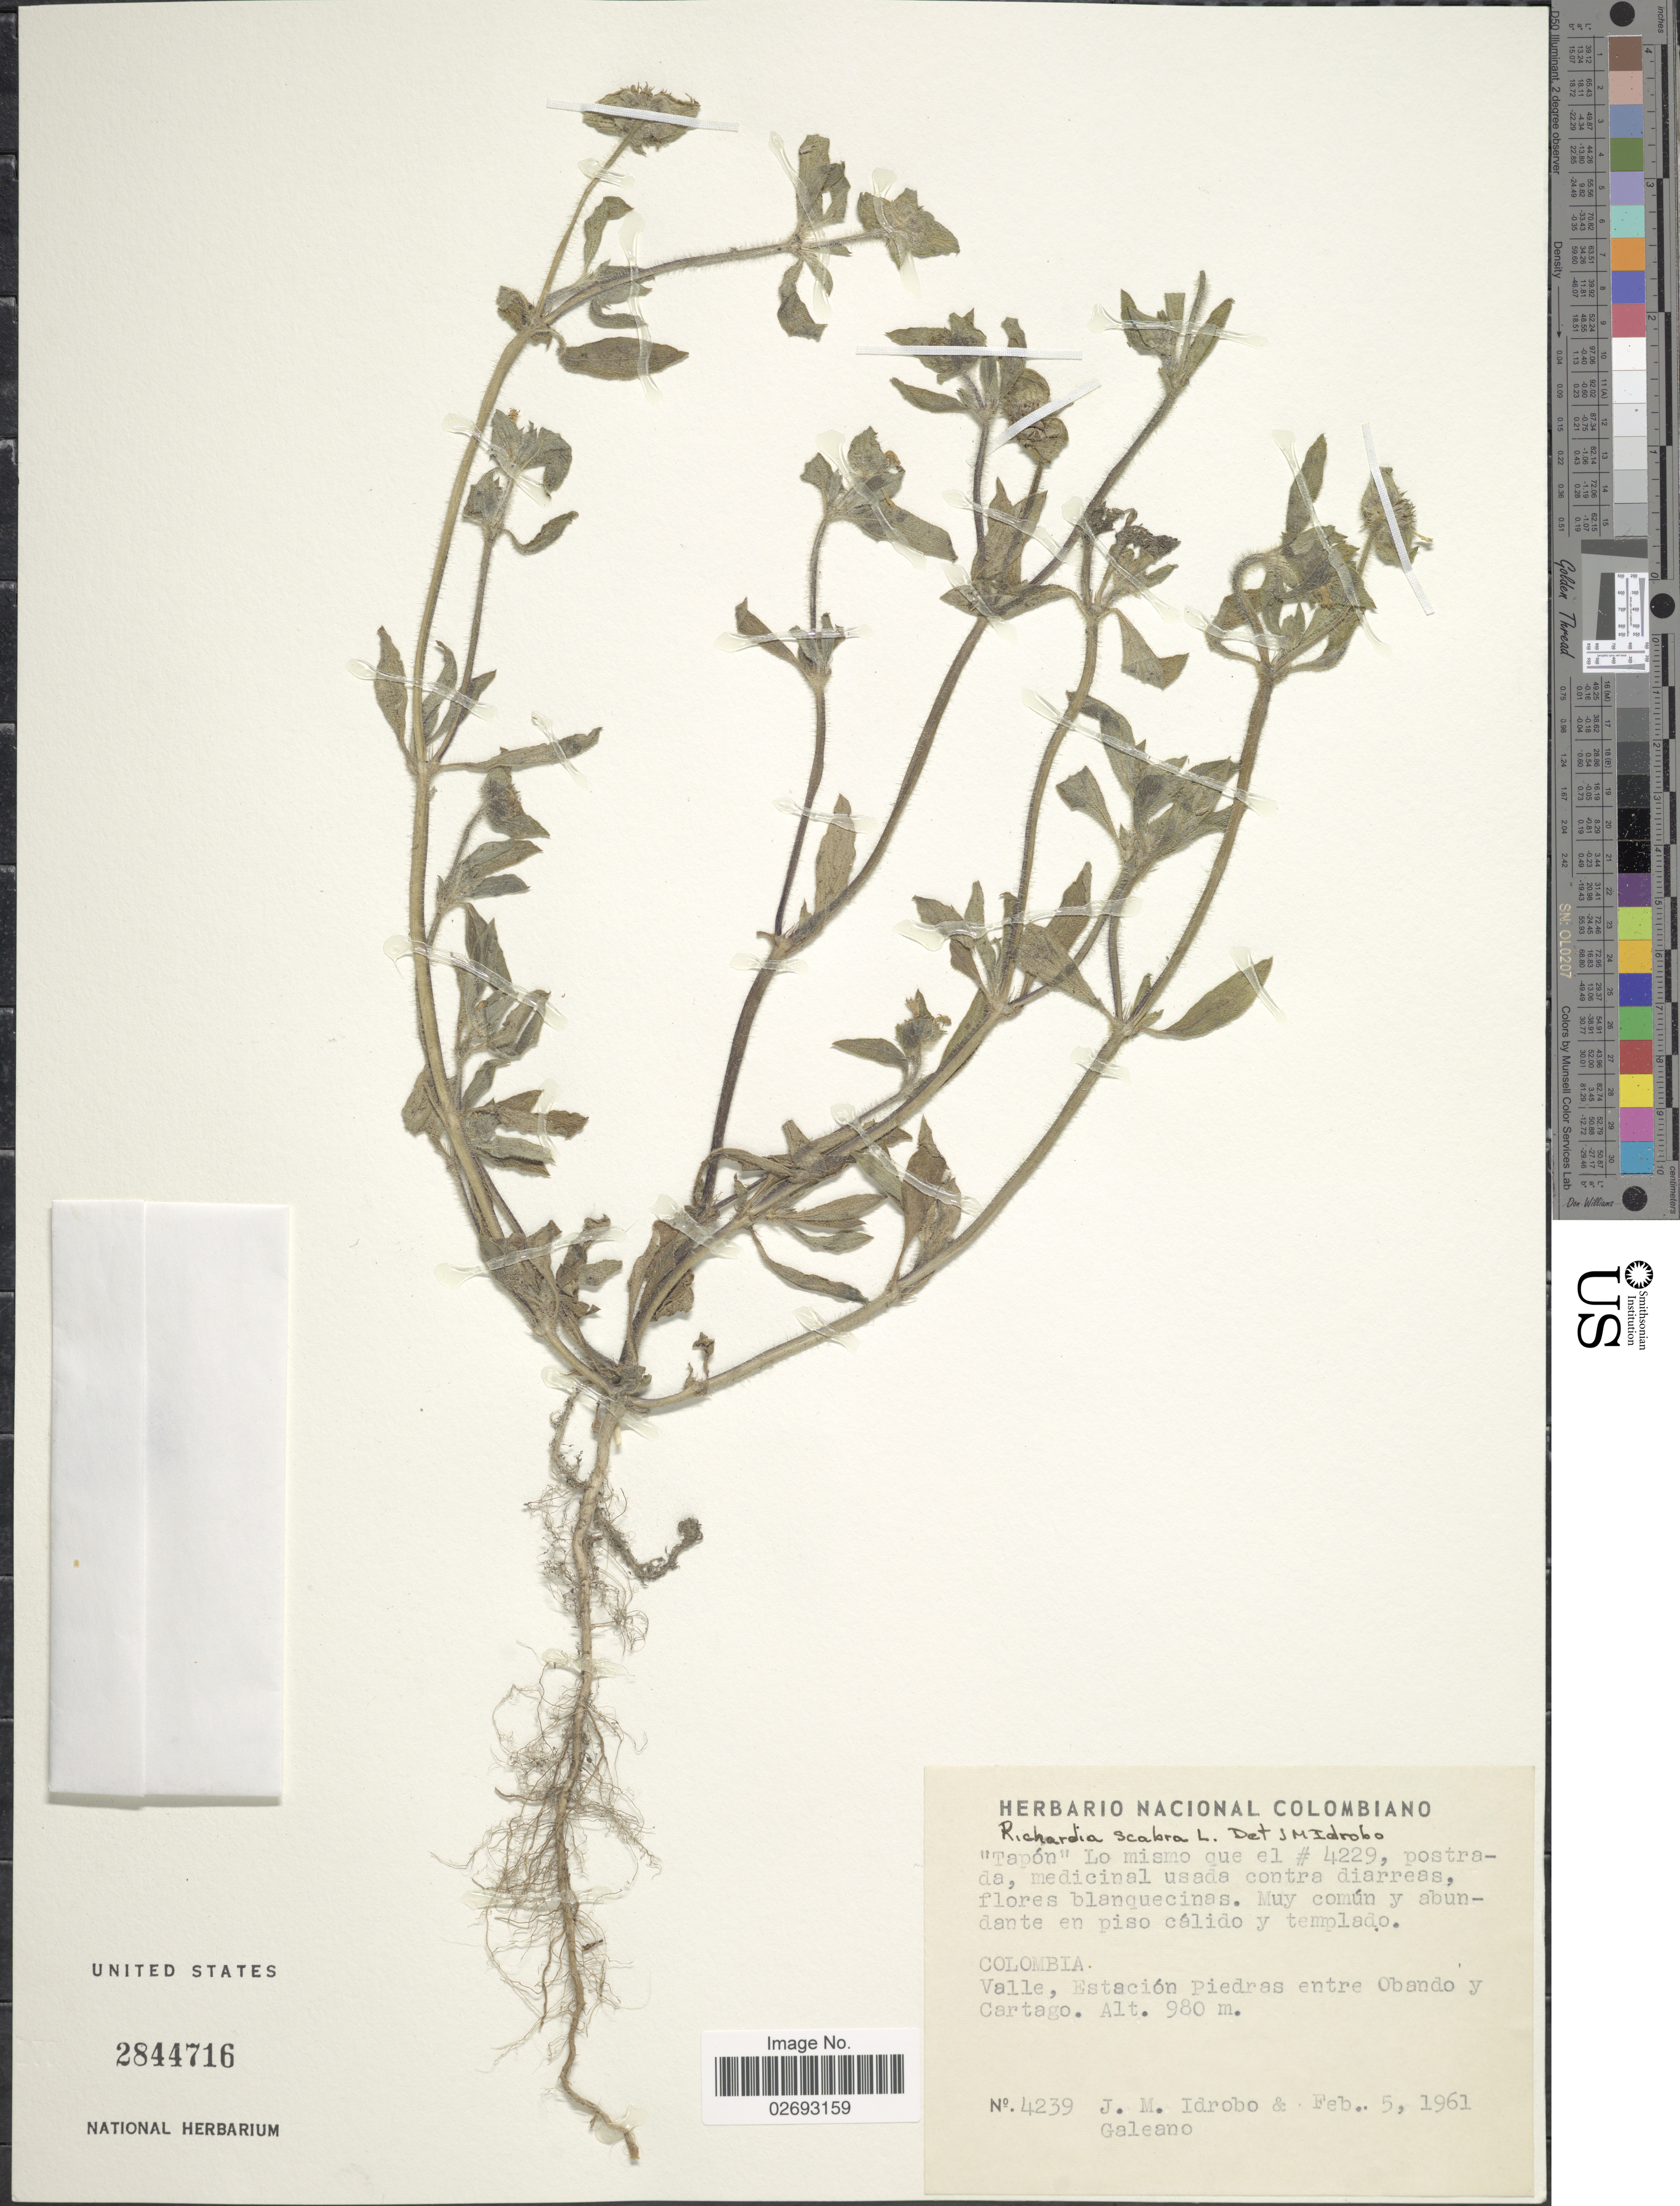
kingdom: Plantae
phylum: Tracheophyta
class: Magnoliopsida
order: Gentianales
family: Rubiaceae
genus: Richardia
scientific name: Richardia scabra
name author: L.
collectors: J. M. Idrobo & -. Galeano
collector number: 4239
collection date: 1961-02-05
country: Colombia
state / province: Valle del Cauca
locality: Valle, Estacion Piedras entre Obando y Cartago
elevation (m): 980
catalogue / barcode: US 2844716